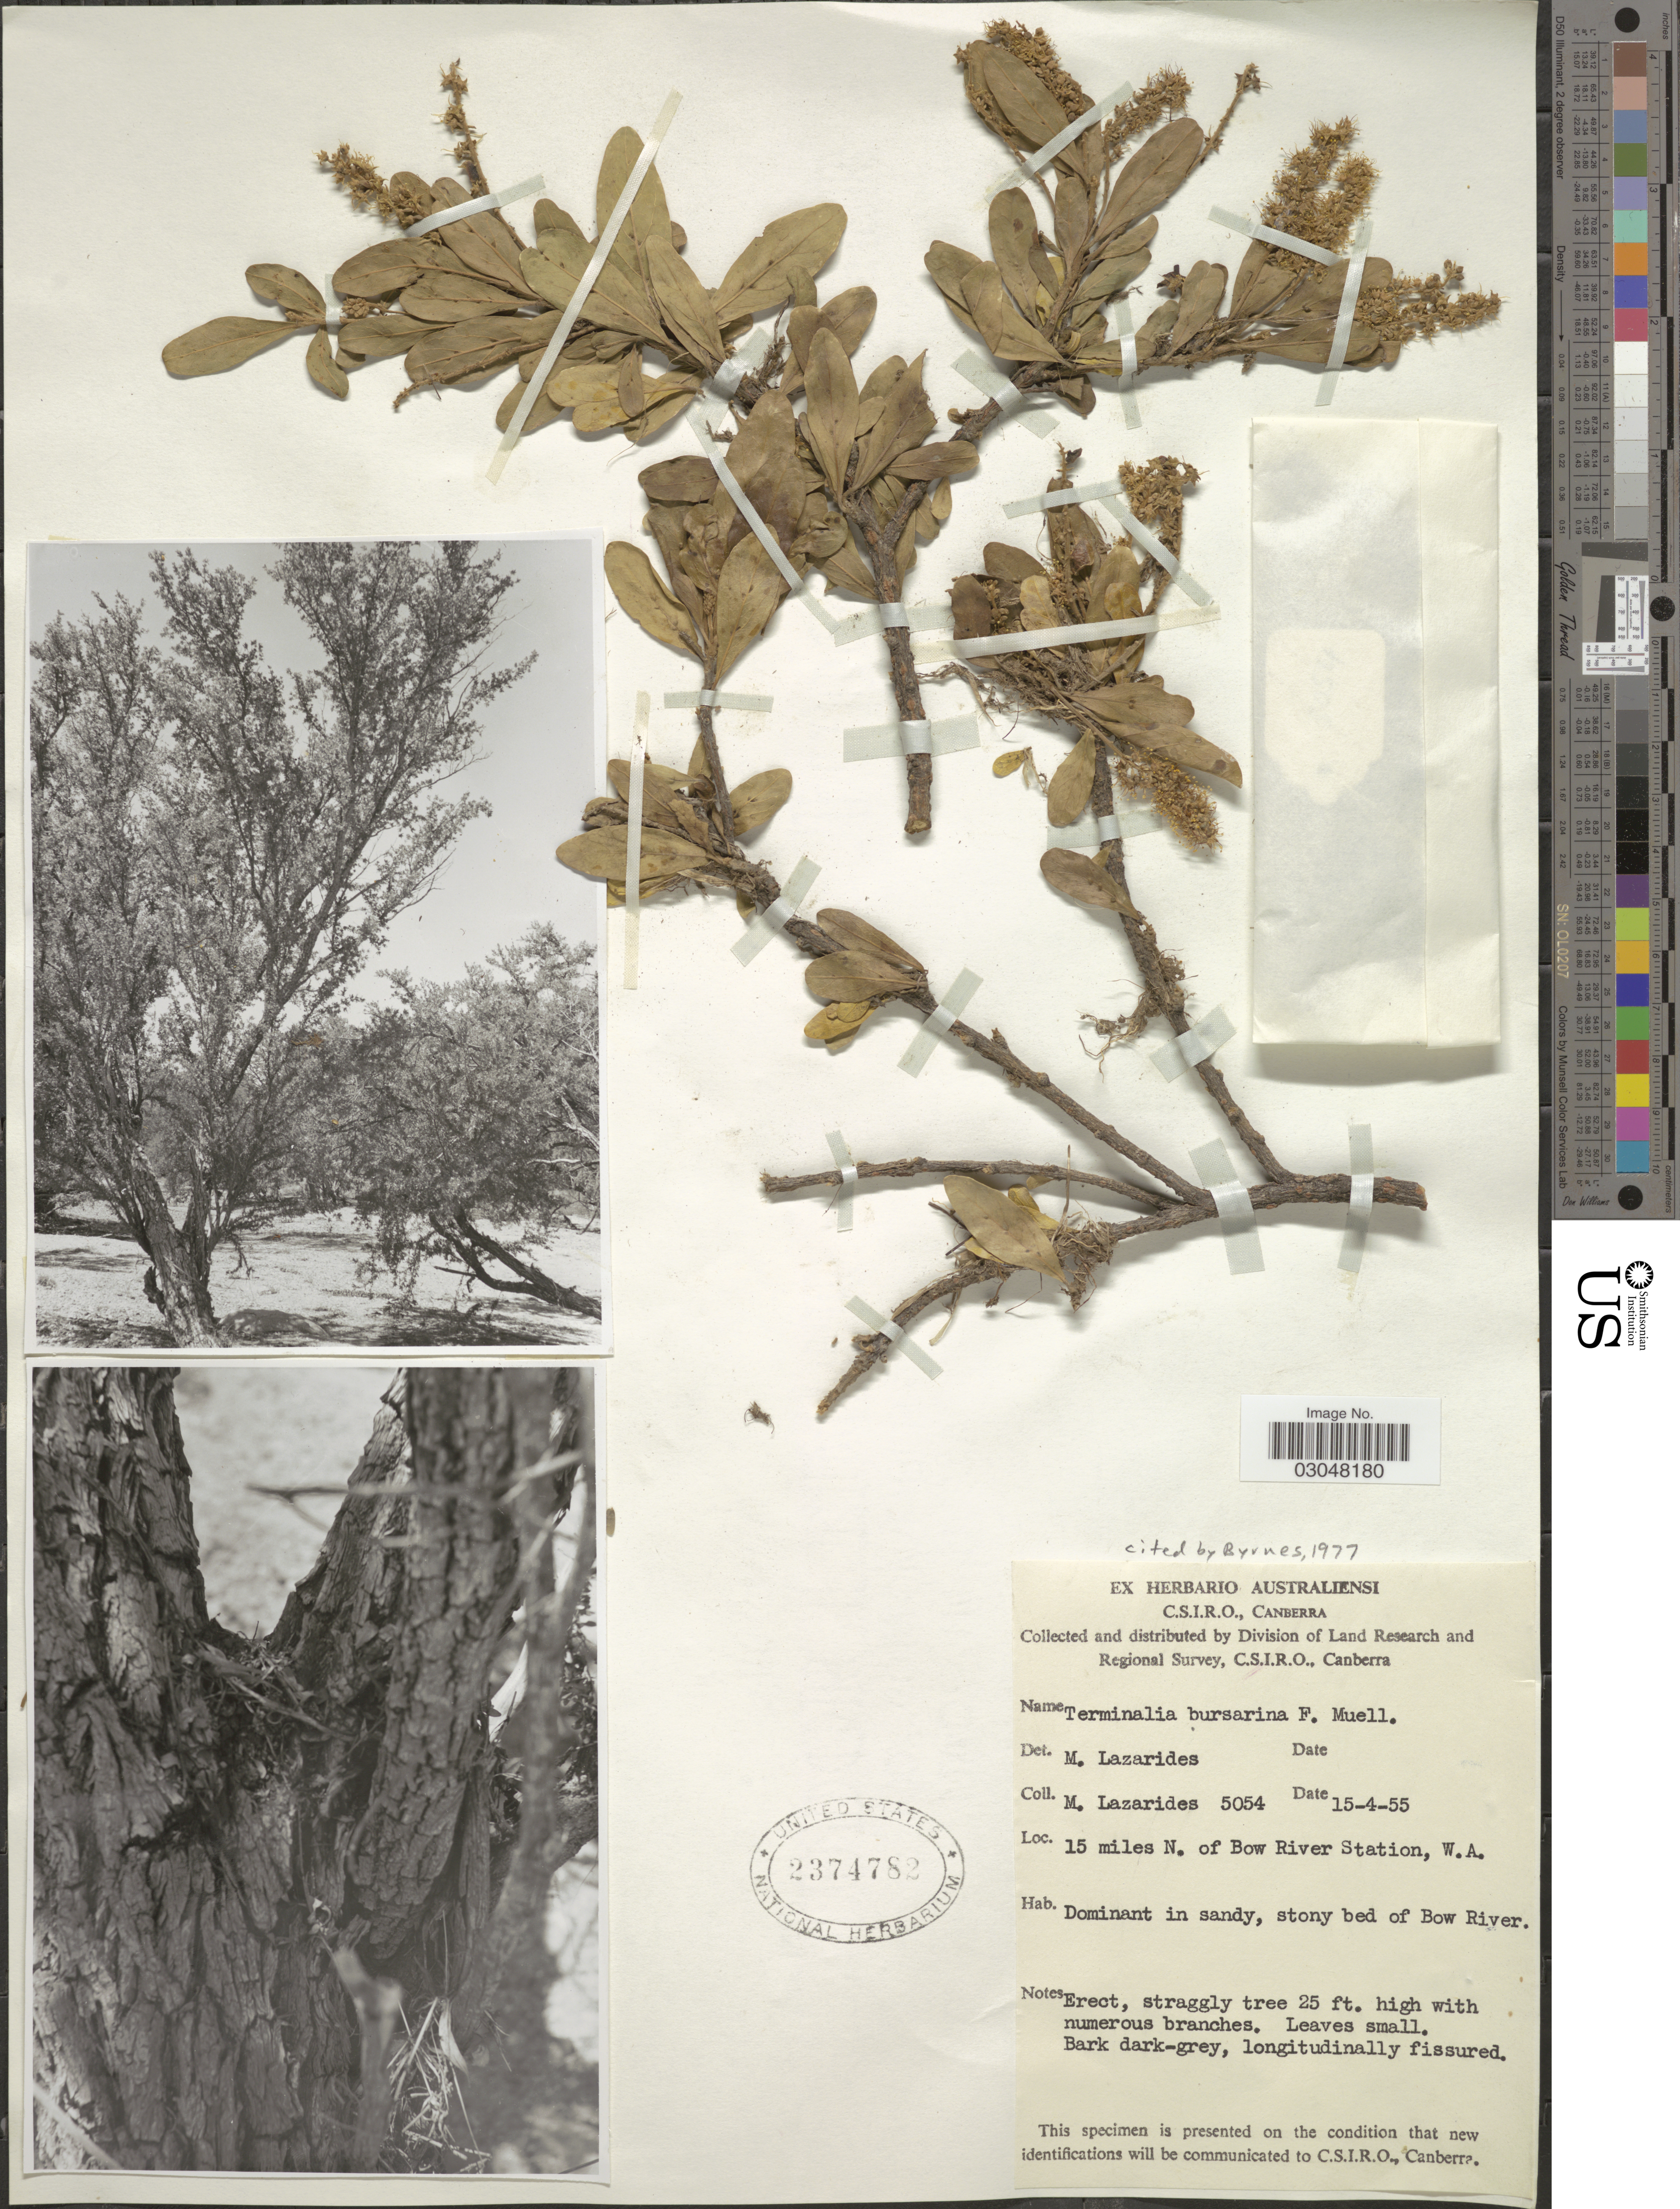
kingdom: Plantae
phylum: Tracheophyta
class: Magnoliopsida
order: Myrtales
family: Combretaceae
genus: Terminalia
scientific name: Terminalia bursarina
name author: F. Muell.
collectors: M. Lazarides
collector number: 5054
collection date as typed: Transcribed d/m/y: 15/4/55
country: Australia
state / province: Western Australia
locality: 15 miles N. of Bow River Station, W.A.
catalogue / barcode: US 2374782